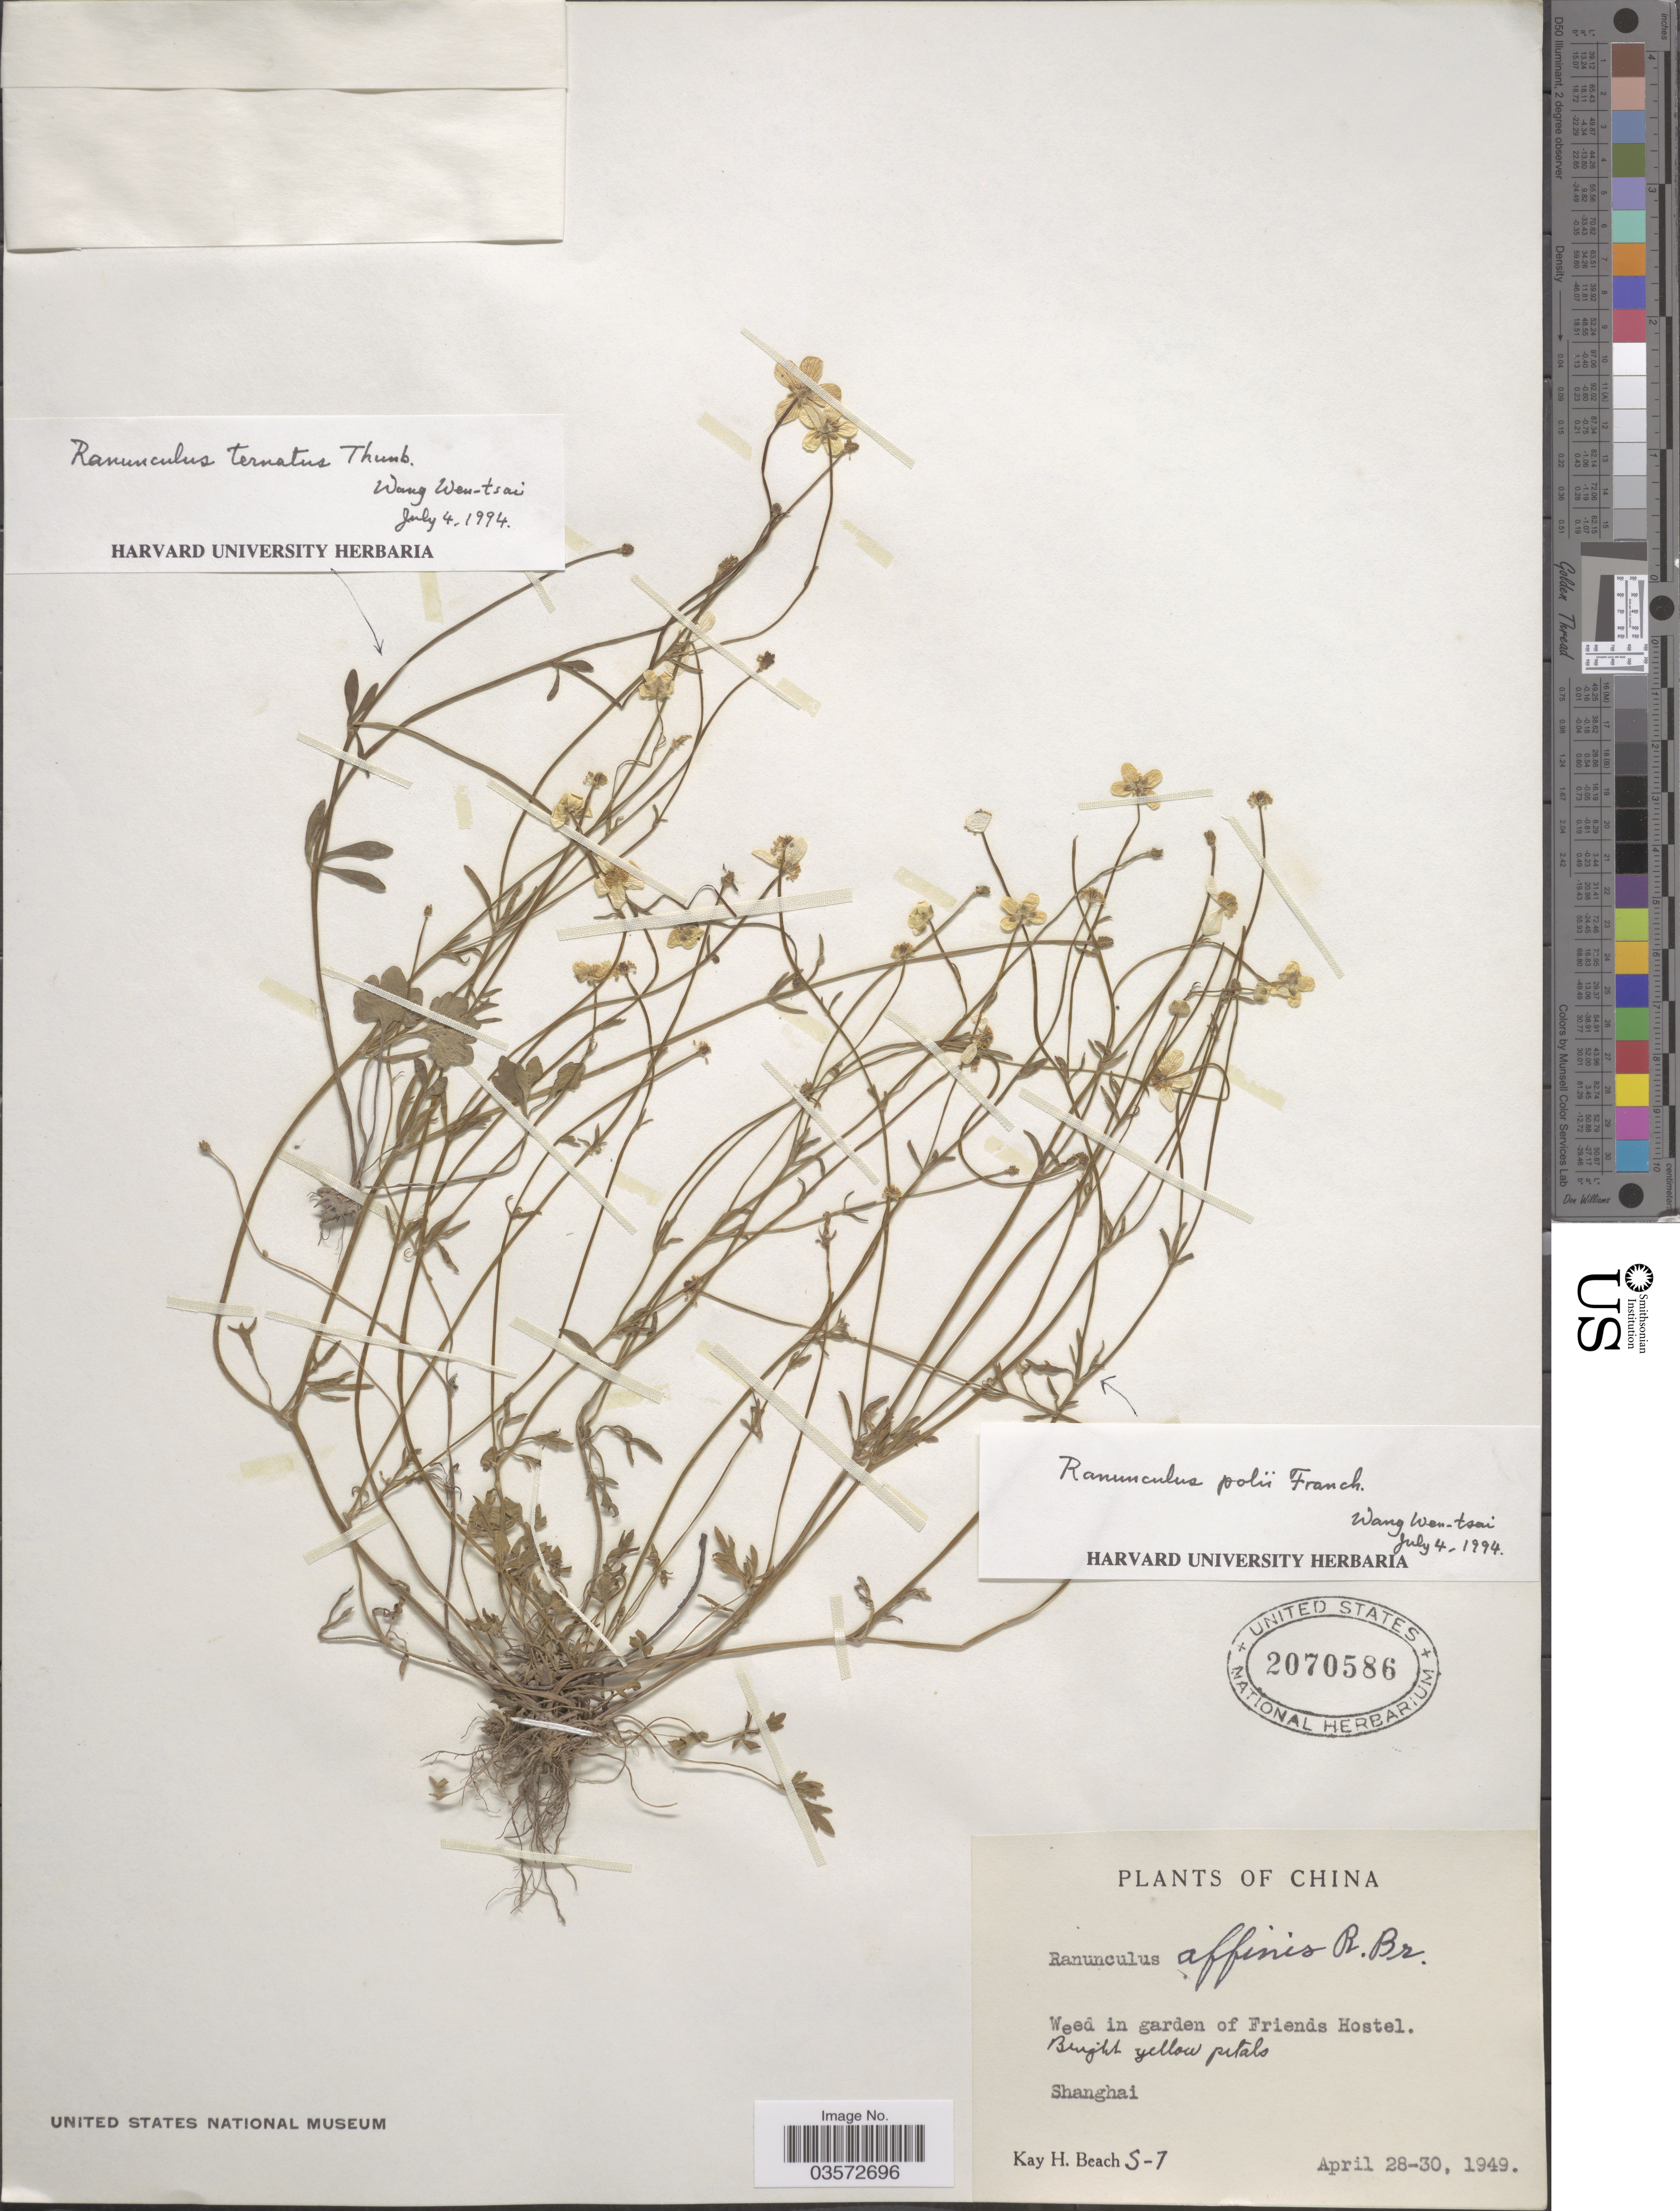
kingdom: Plantae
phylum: Tracheophyta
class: Magnoliopsida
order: Ranunculales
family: Ranunculaceae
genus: Ranunculus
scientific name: Ranunculus pectinatilobus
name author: W.T. Wang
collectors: K. H. Beach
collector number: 5-7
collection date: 1949-04-28/1949-04-30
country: China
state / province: Shanghai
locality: Weed in garden of Friends Hostel. Shanghai.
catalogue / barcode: US 2070586